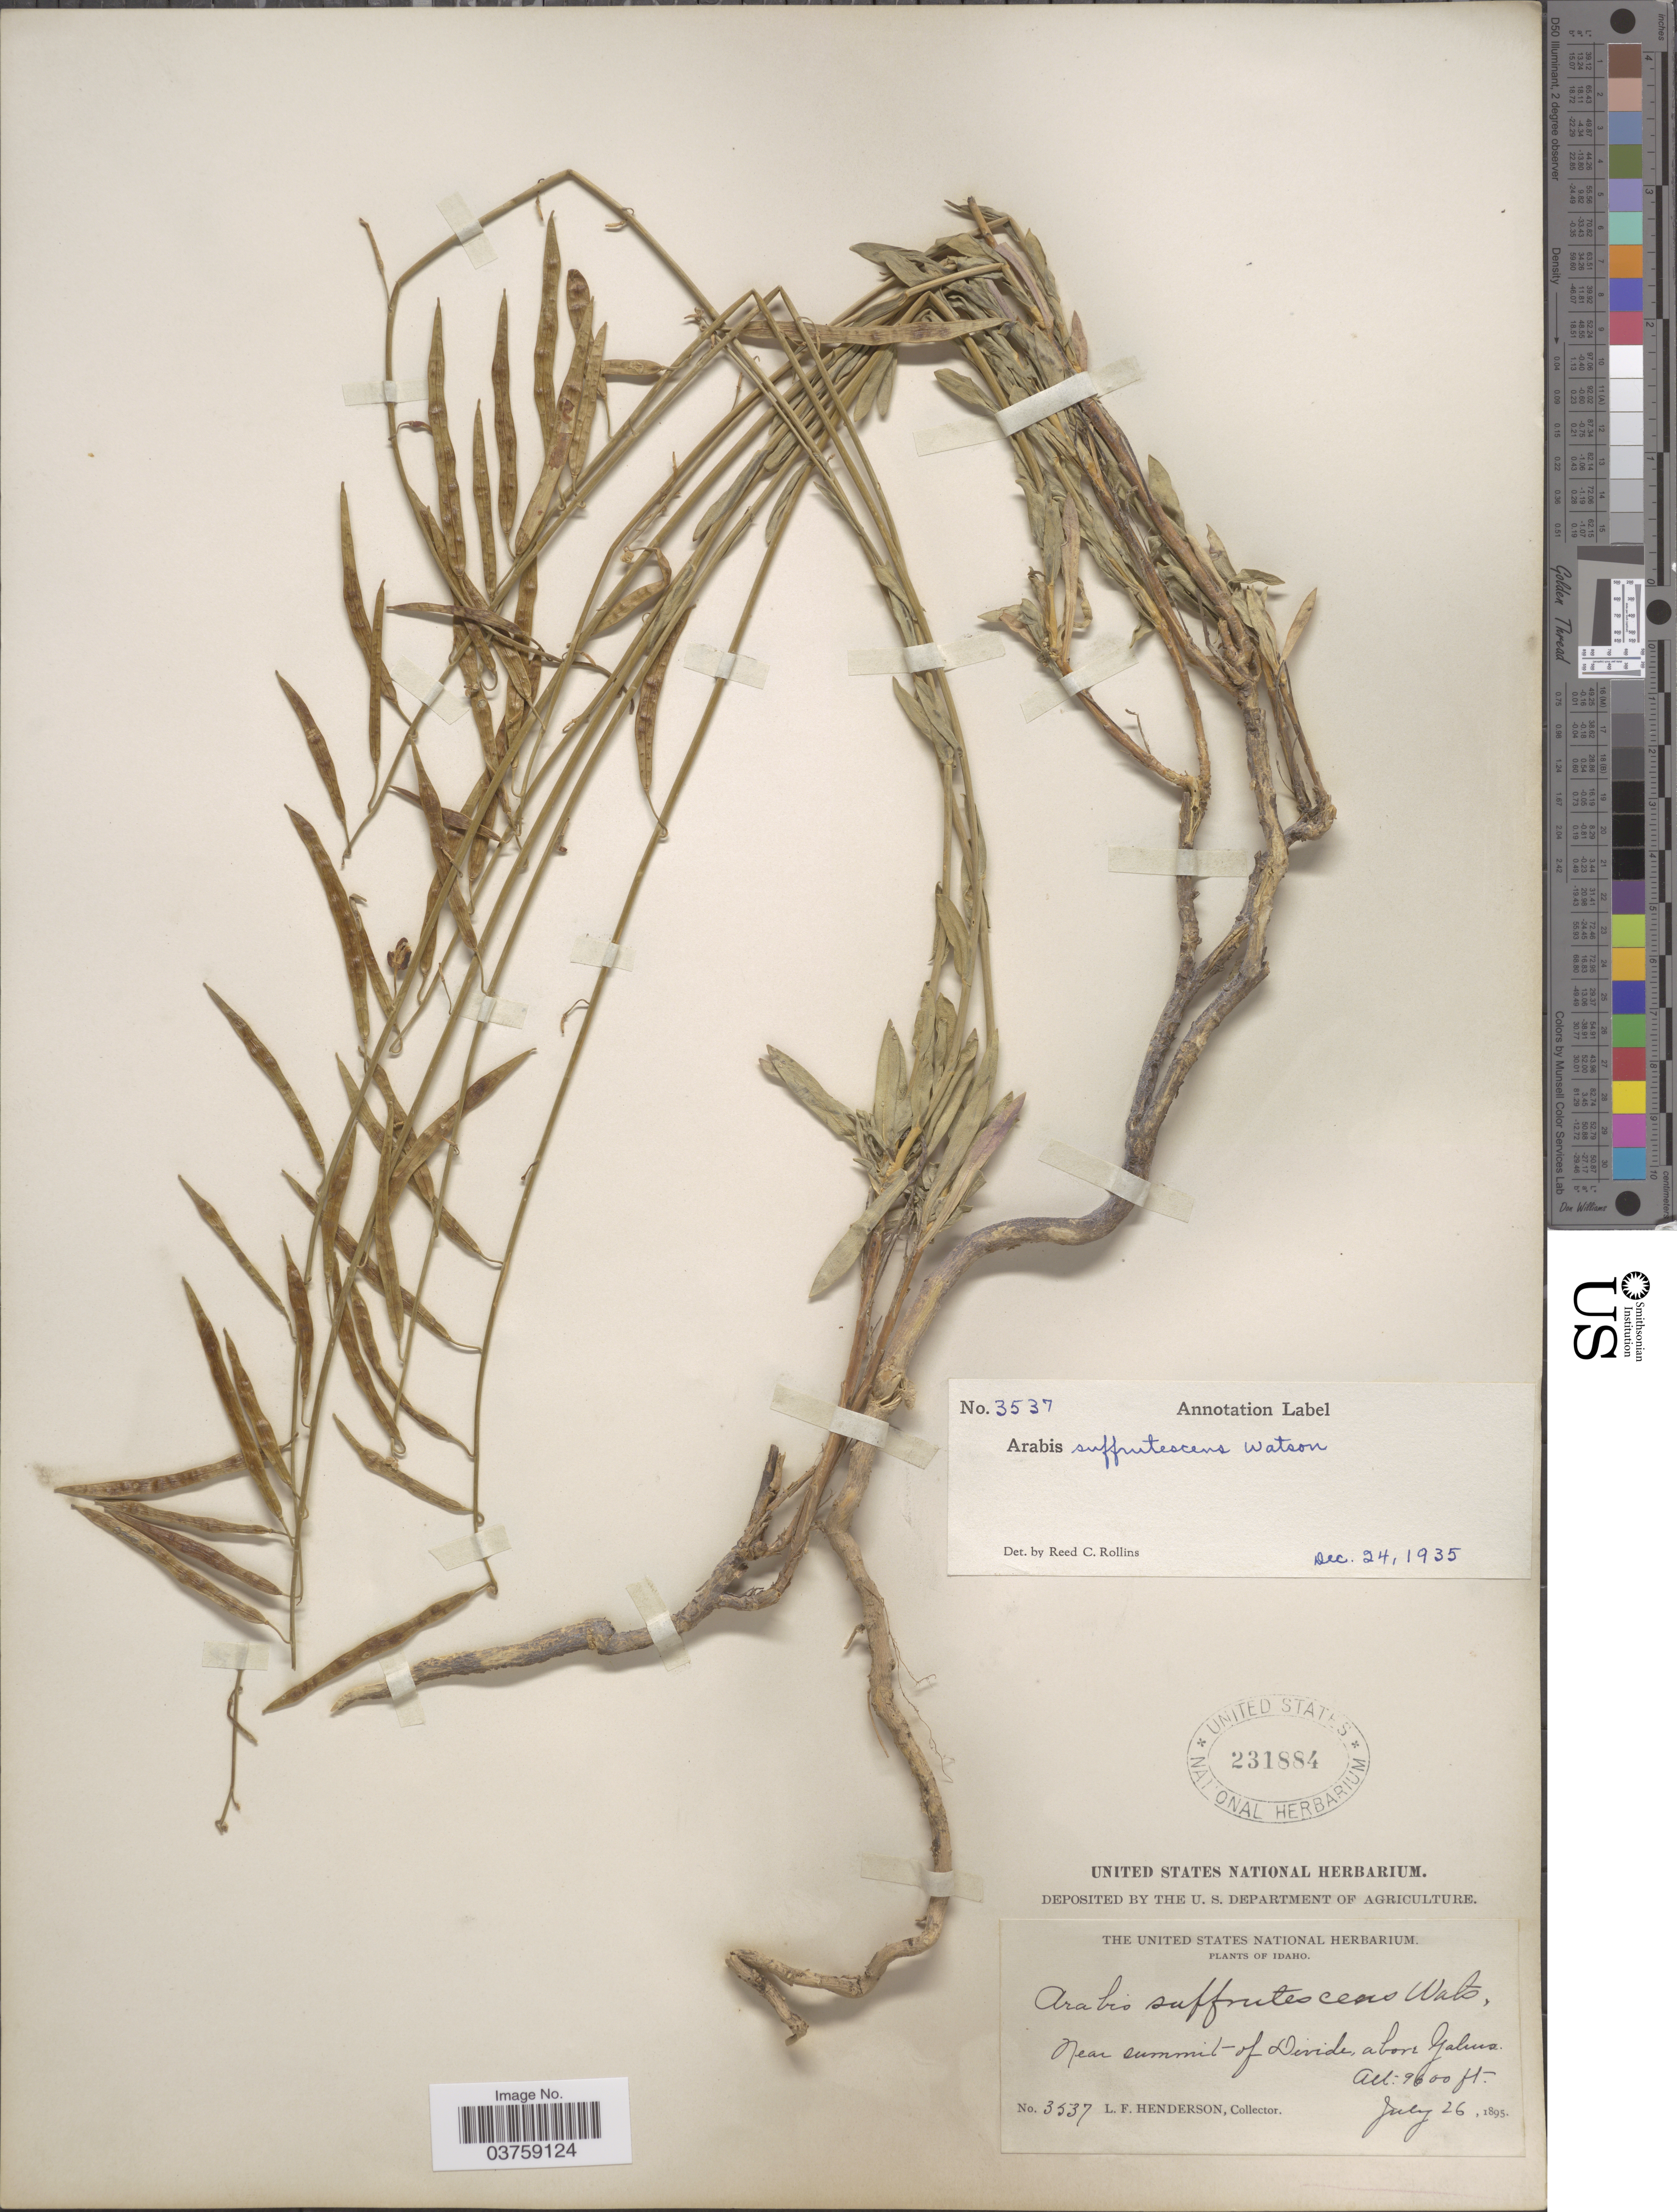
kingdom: Plantae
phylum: Tracheophyta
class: Magnoliopsida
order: Brassicales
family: Brassicaceae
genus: Arabis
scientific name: Arabis suffrutescens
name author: S. Watson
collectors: L. Henderson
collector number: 3537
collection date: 1895-07-26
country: United States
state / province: Idaho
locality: Near summit of Divide, above Galnes.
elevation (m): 2926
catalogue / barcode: US 231884